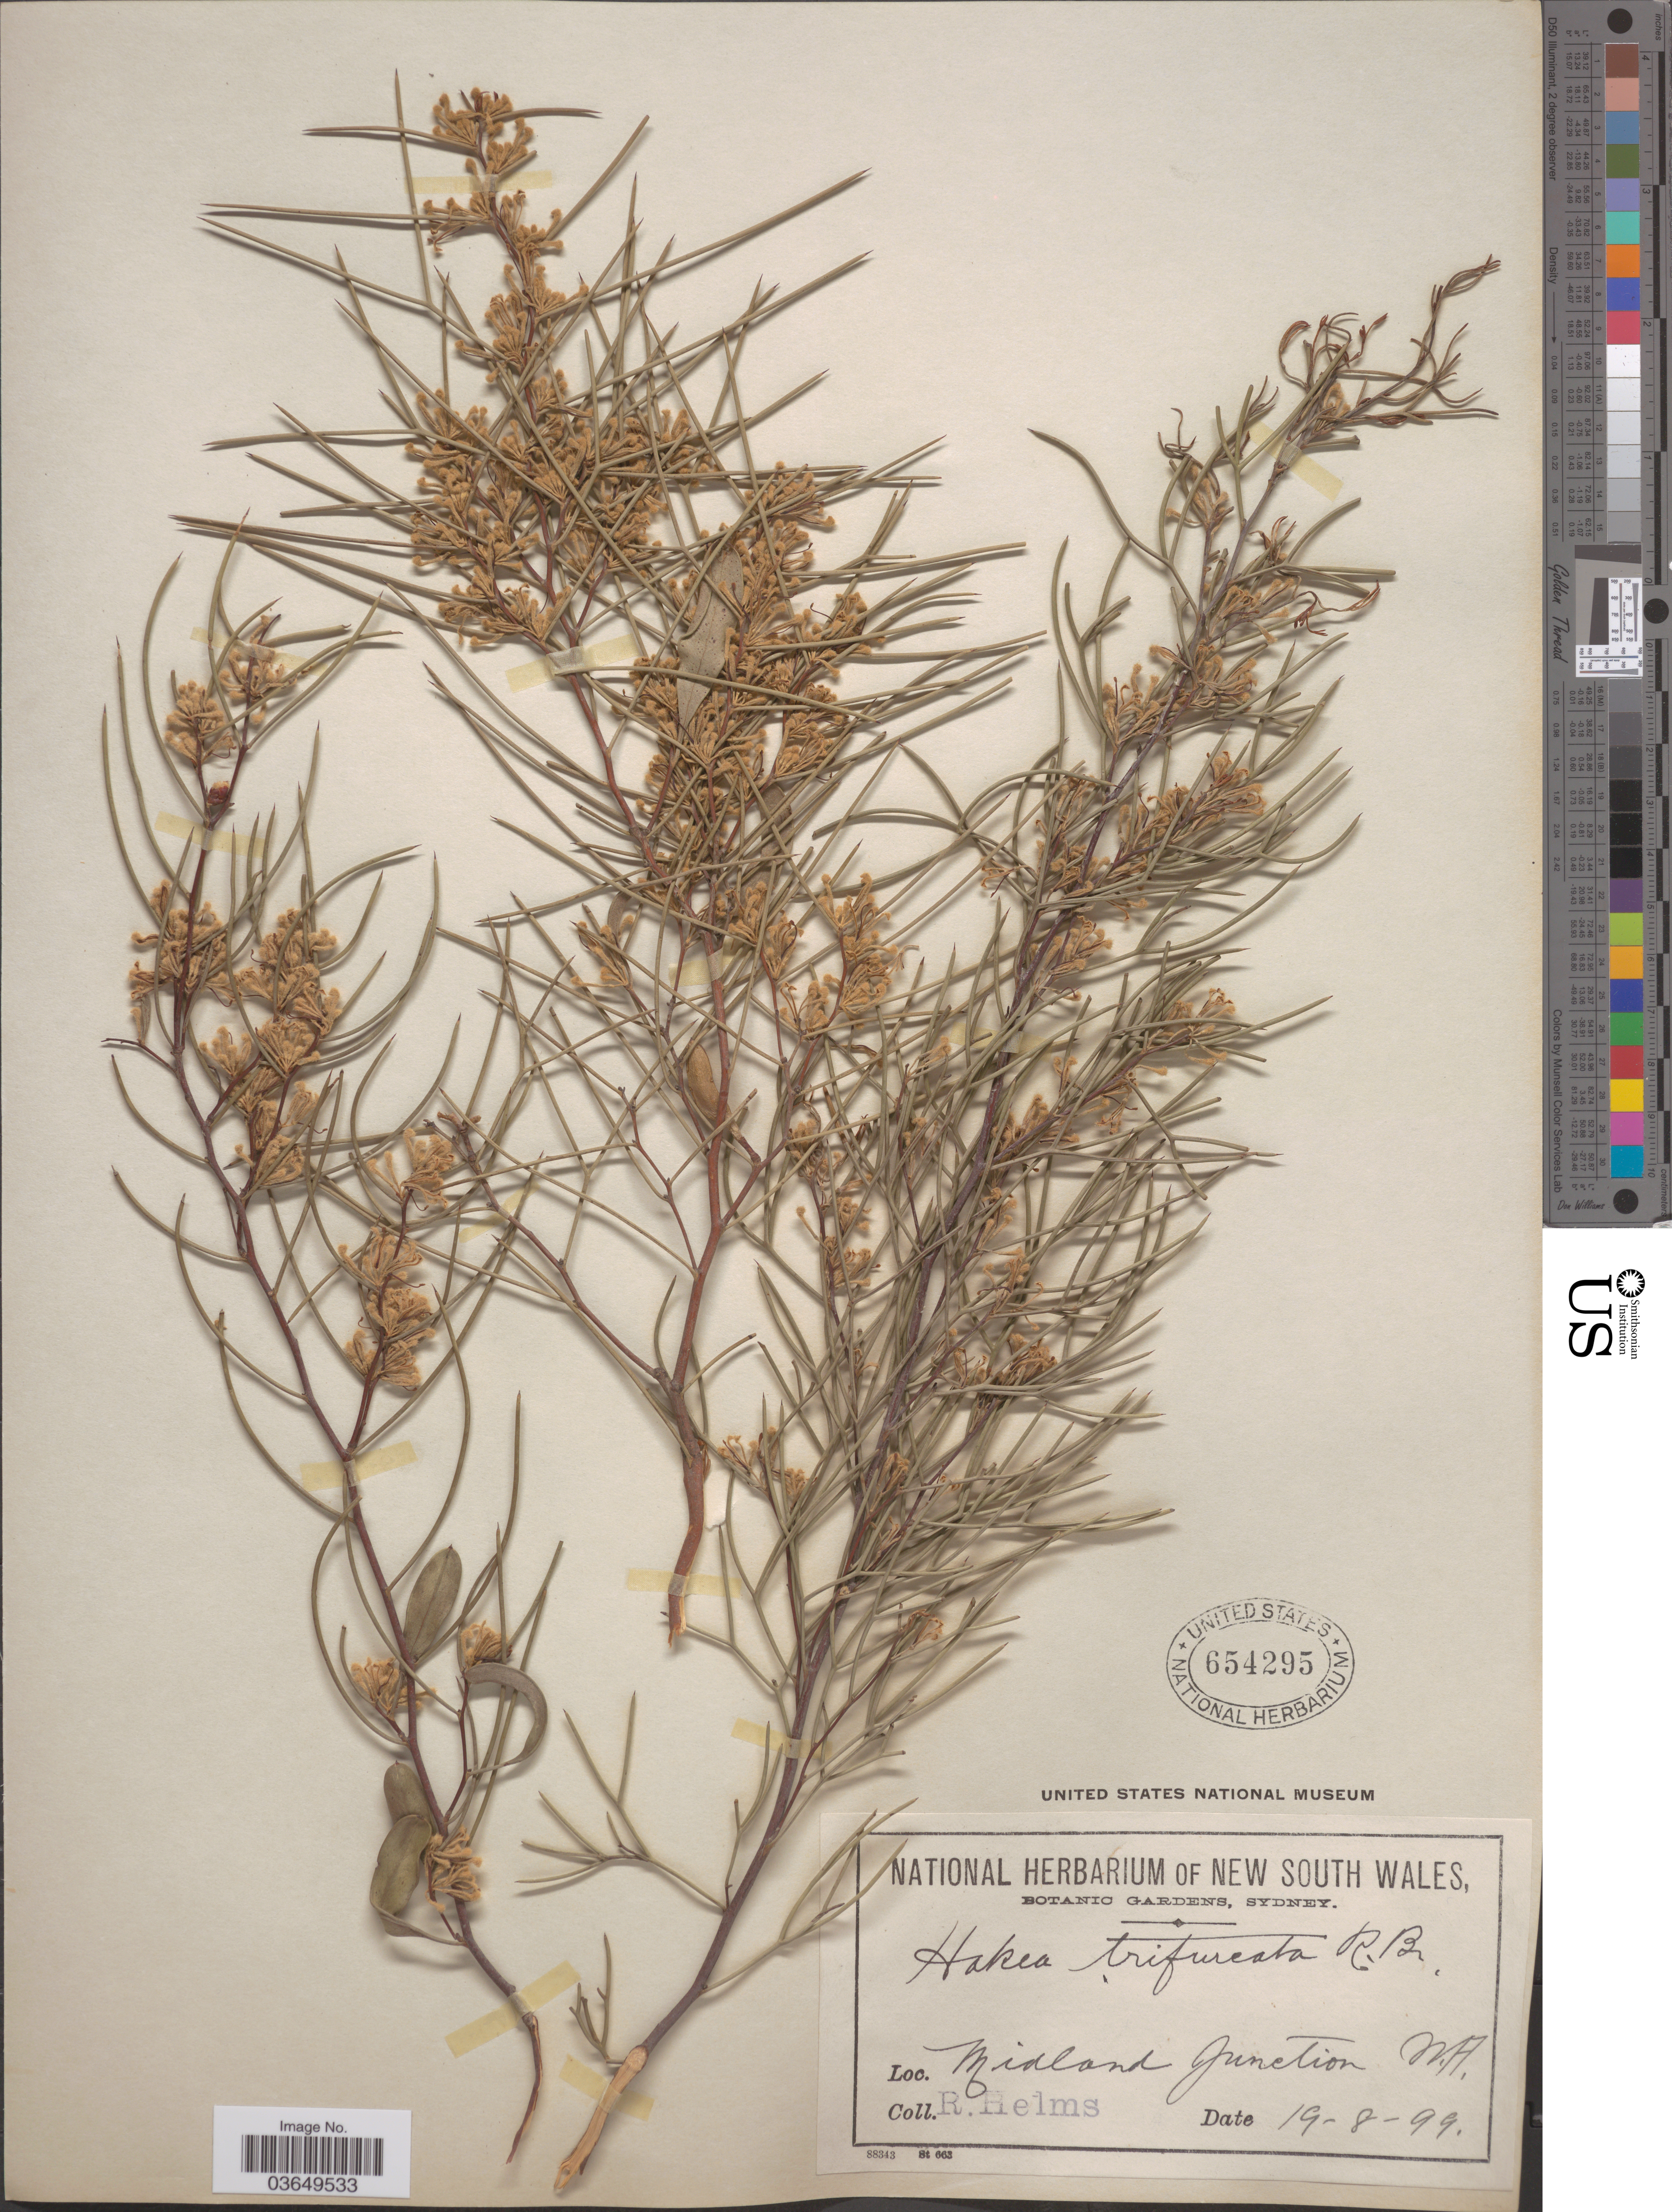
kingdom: Plantae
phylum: Tracheophyta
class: Magnoliopsida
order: Proteales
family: Proteaceae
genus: Hakea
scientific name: Hakea trifurcata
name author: R. Br.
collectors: R. Helms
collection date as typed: Transcribed d/m/y: 19/8/99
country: Australia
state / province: Western Australia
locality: Midland Junction.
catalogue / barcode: US 654295